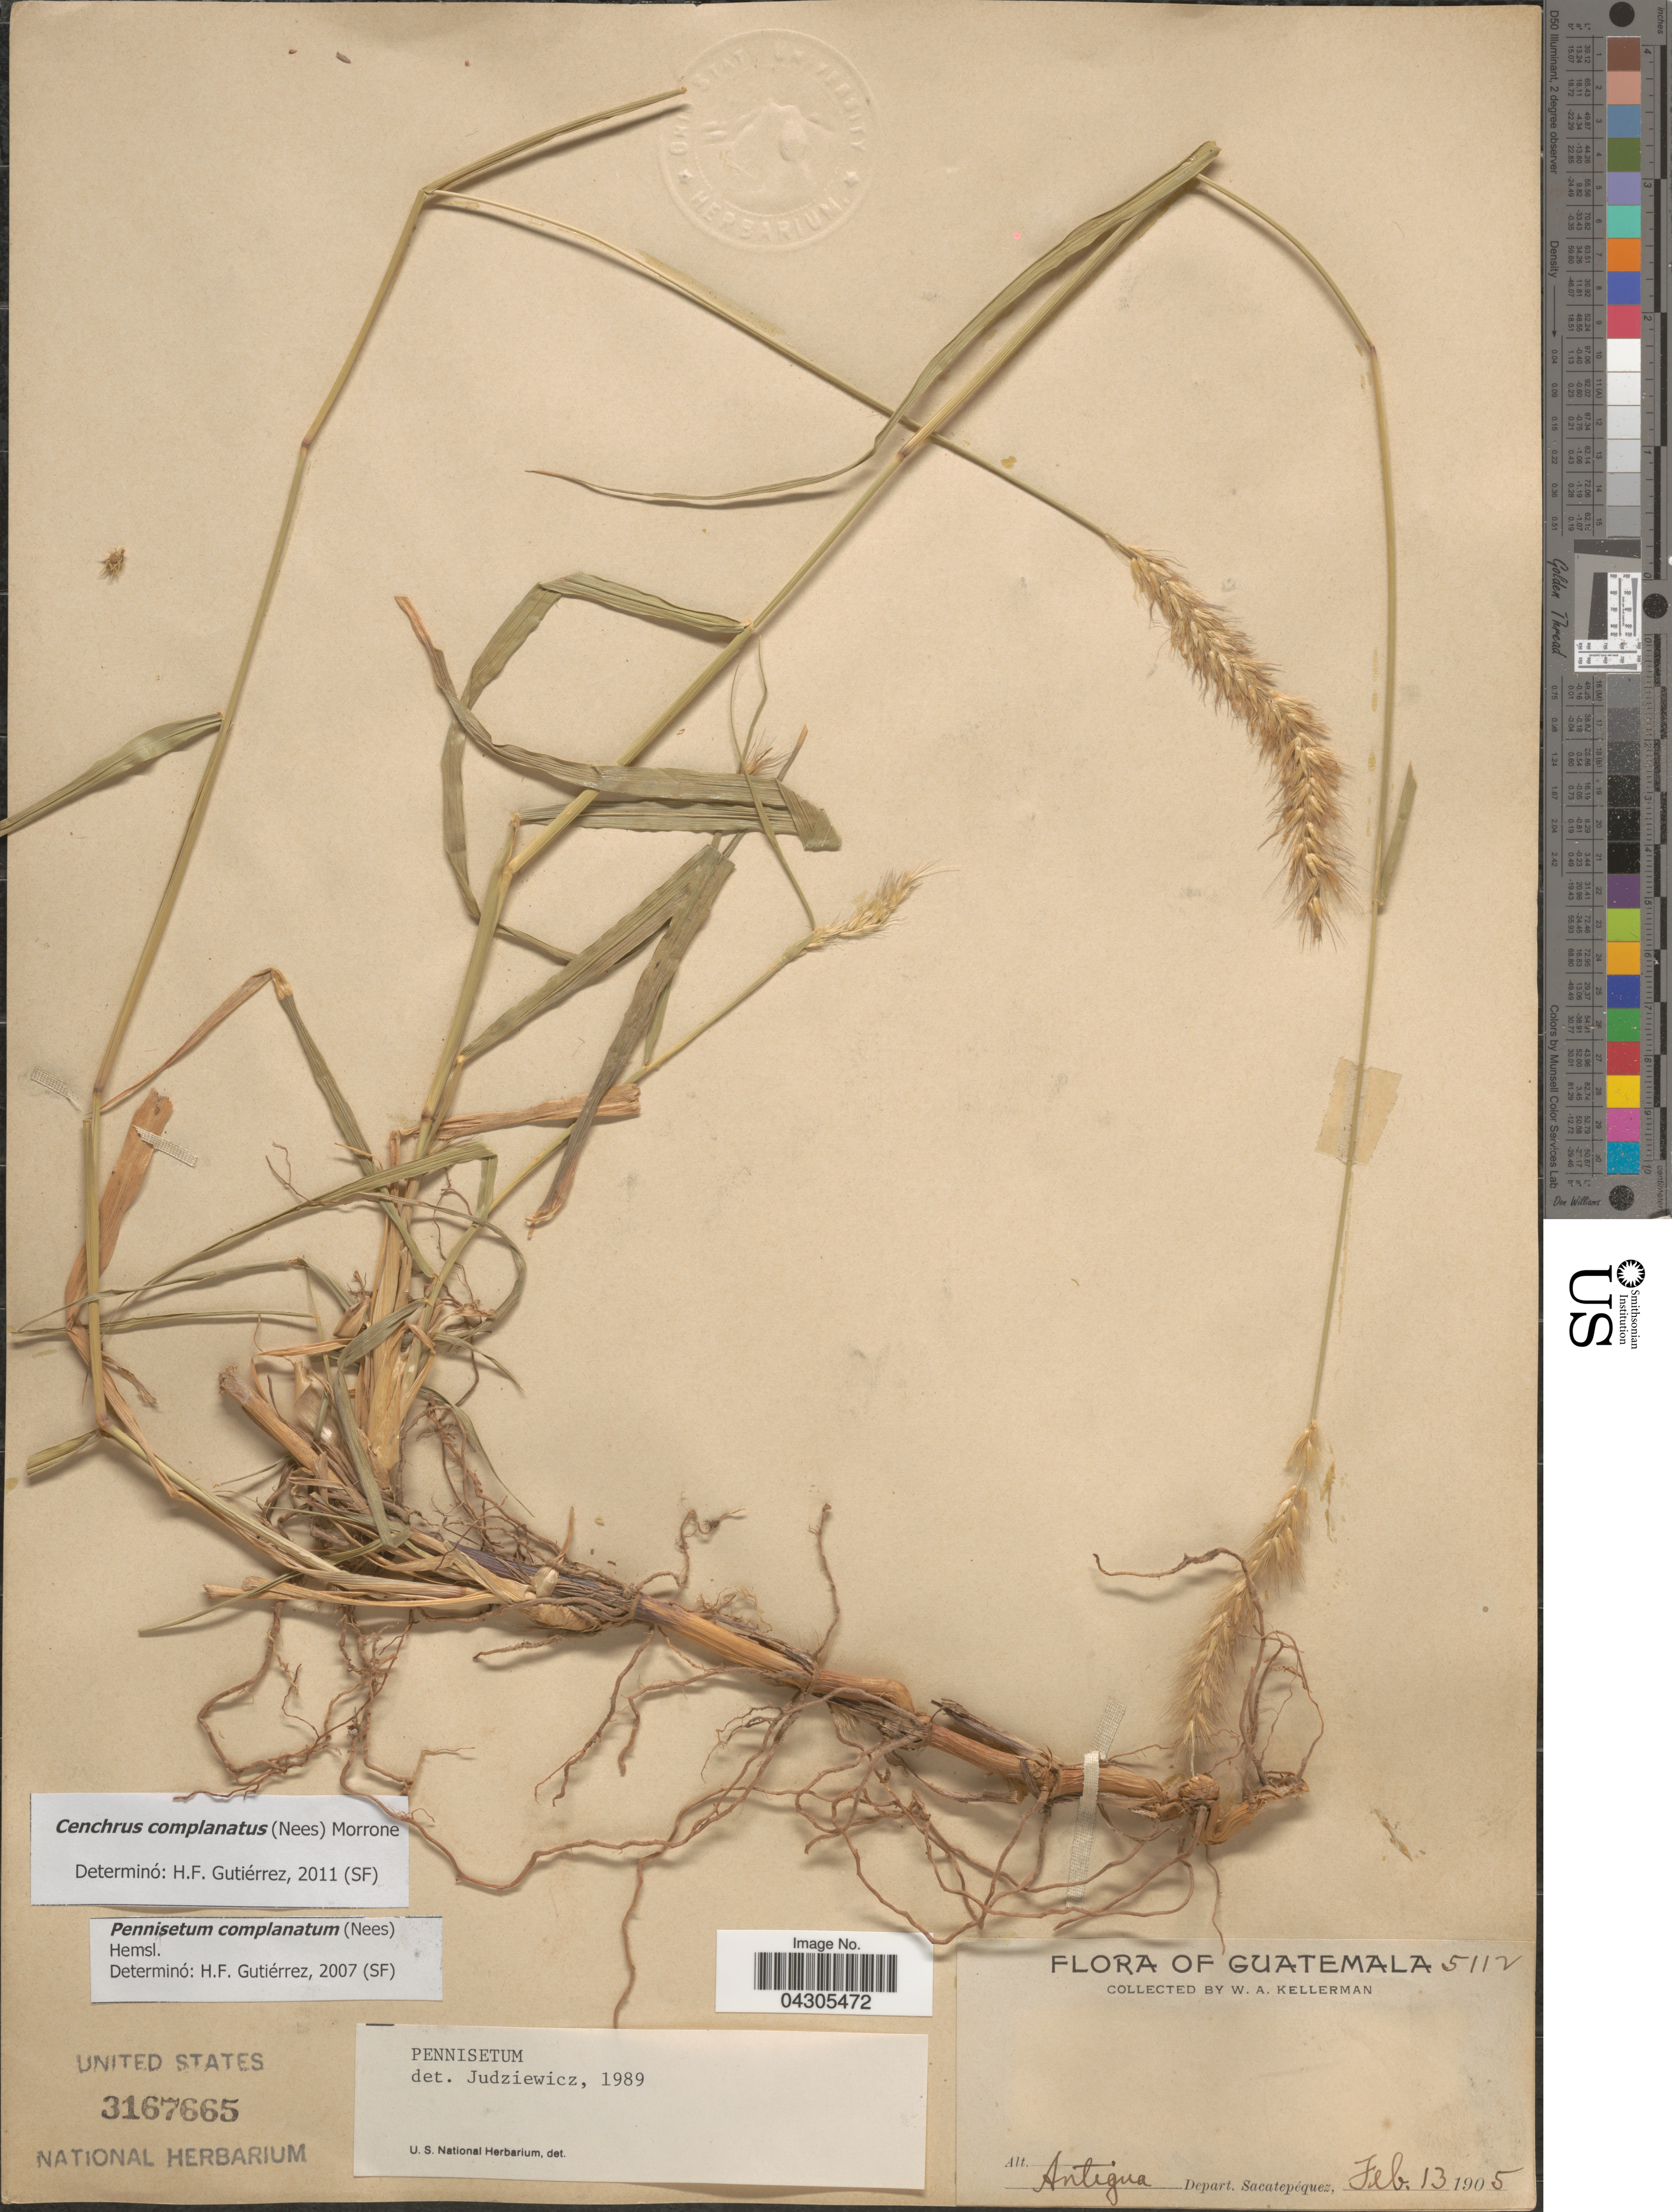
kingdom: Plantae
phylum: Tracheophyta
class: Liliopsida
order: Poales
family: Poaceae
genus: Cenchrus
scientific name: Cenchrus complanatus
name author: (Nees) Morrone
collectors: W. Kellerman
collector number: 5112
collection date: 1905-02-13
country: Guatemala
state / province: Sacatepequez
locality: Antigua. Depart. Sacatepéquez.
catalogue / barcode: US 3167665